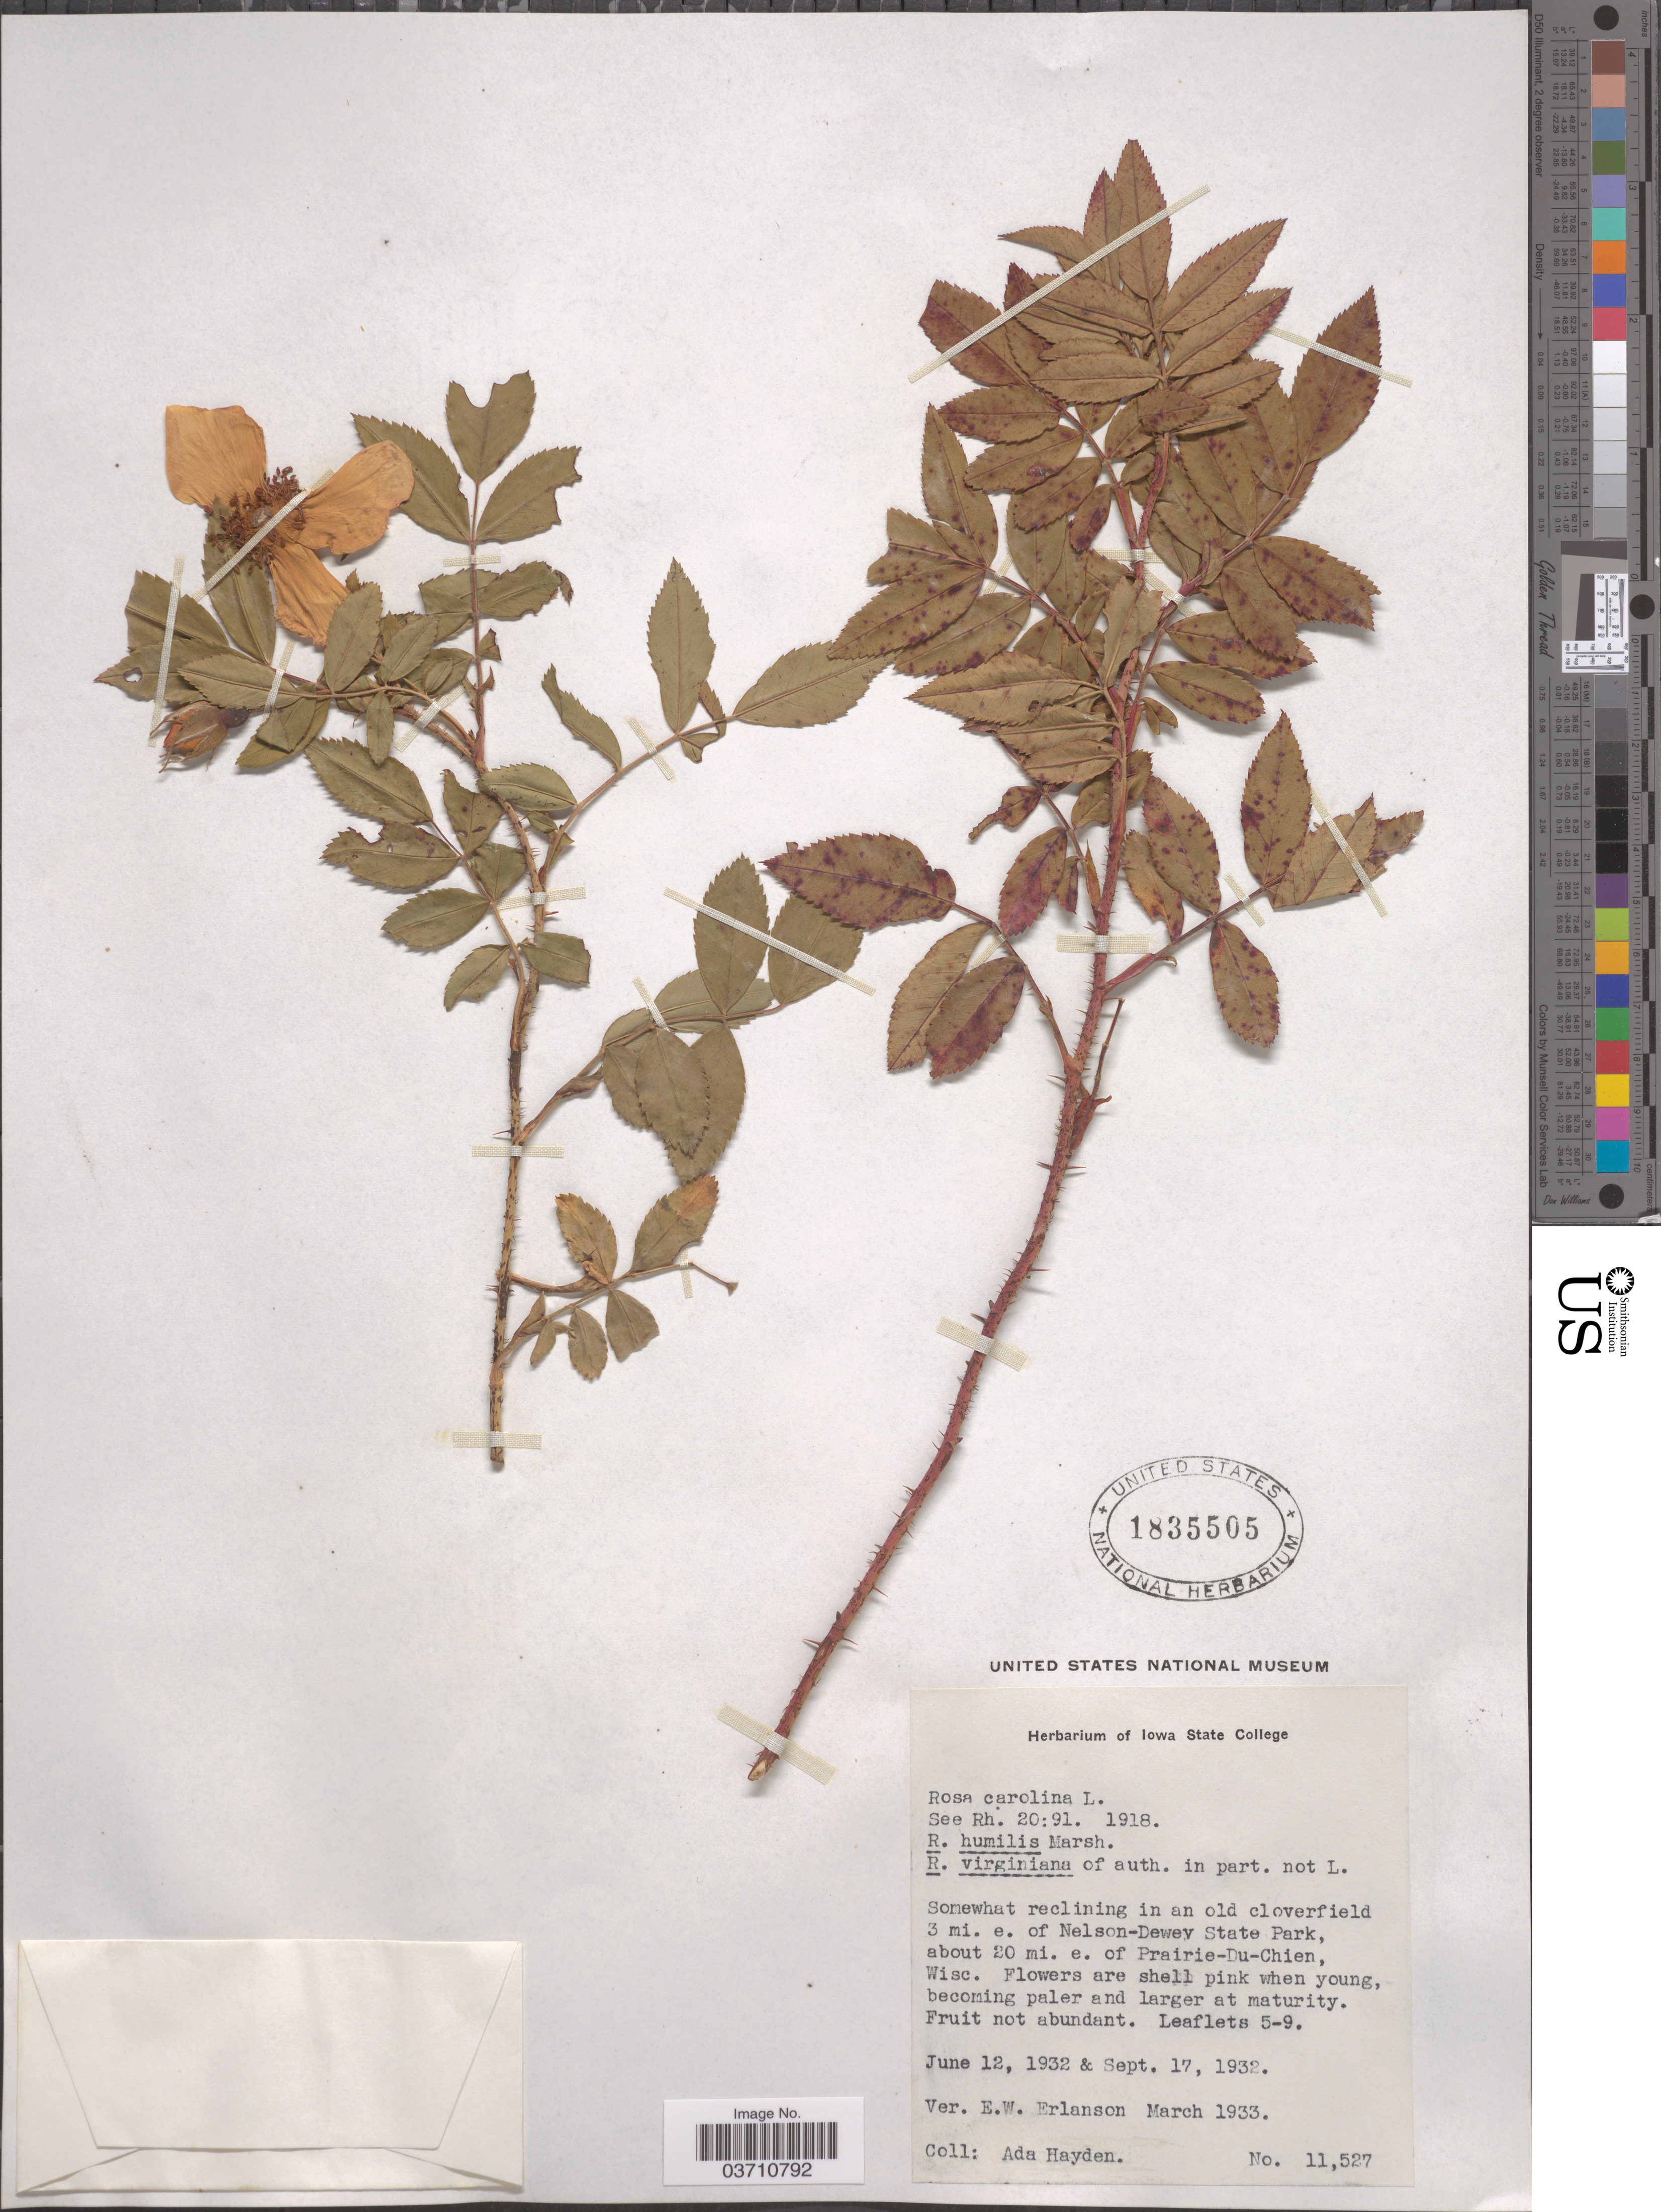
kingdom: Plantae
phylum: Tracheophyta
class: Magnoliopsida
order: Rosales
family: Rosaceae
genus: Rosa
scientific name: Rosa carolina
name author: L.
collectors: Ada Hayden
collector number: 11527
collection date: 1932-06-12/1932-09-17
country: United States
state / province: Wisconsin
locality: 3 mi. e. of Nelson-Dewey State Park, about 20 mi. e. of Prairie-Du-Chien.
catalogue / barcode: US 1835505